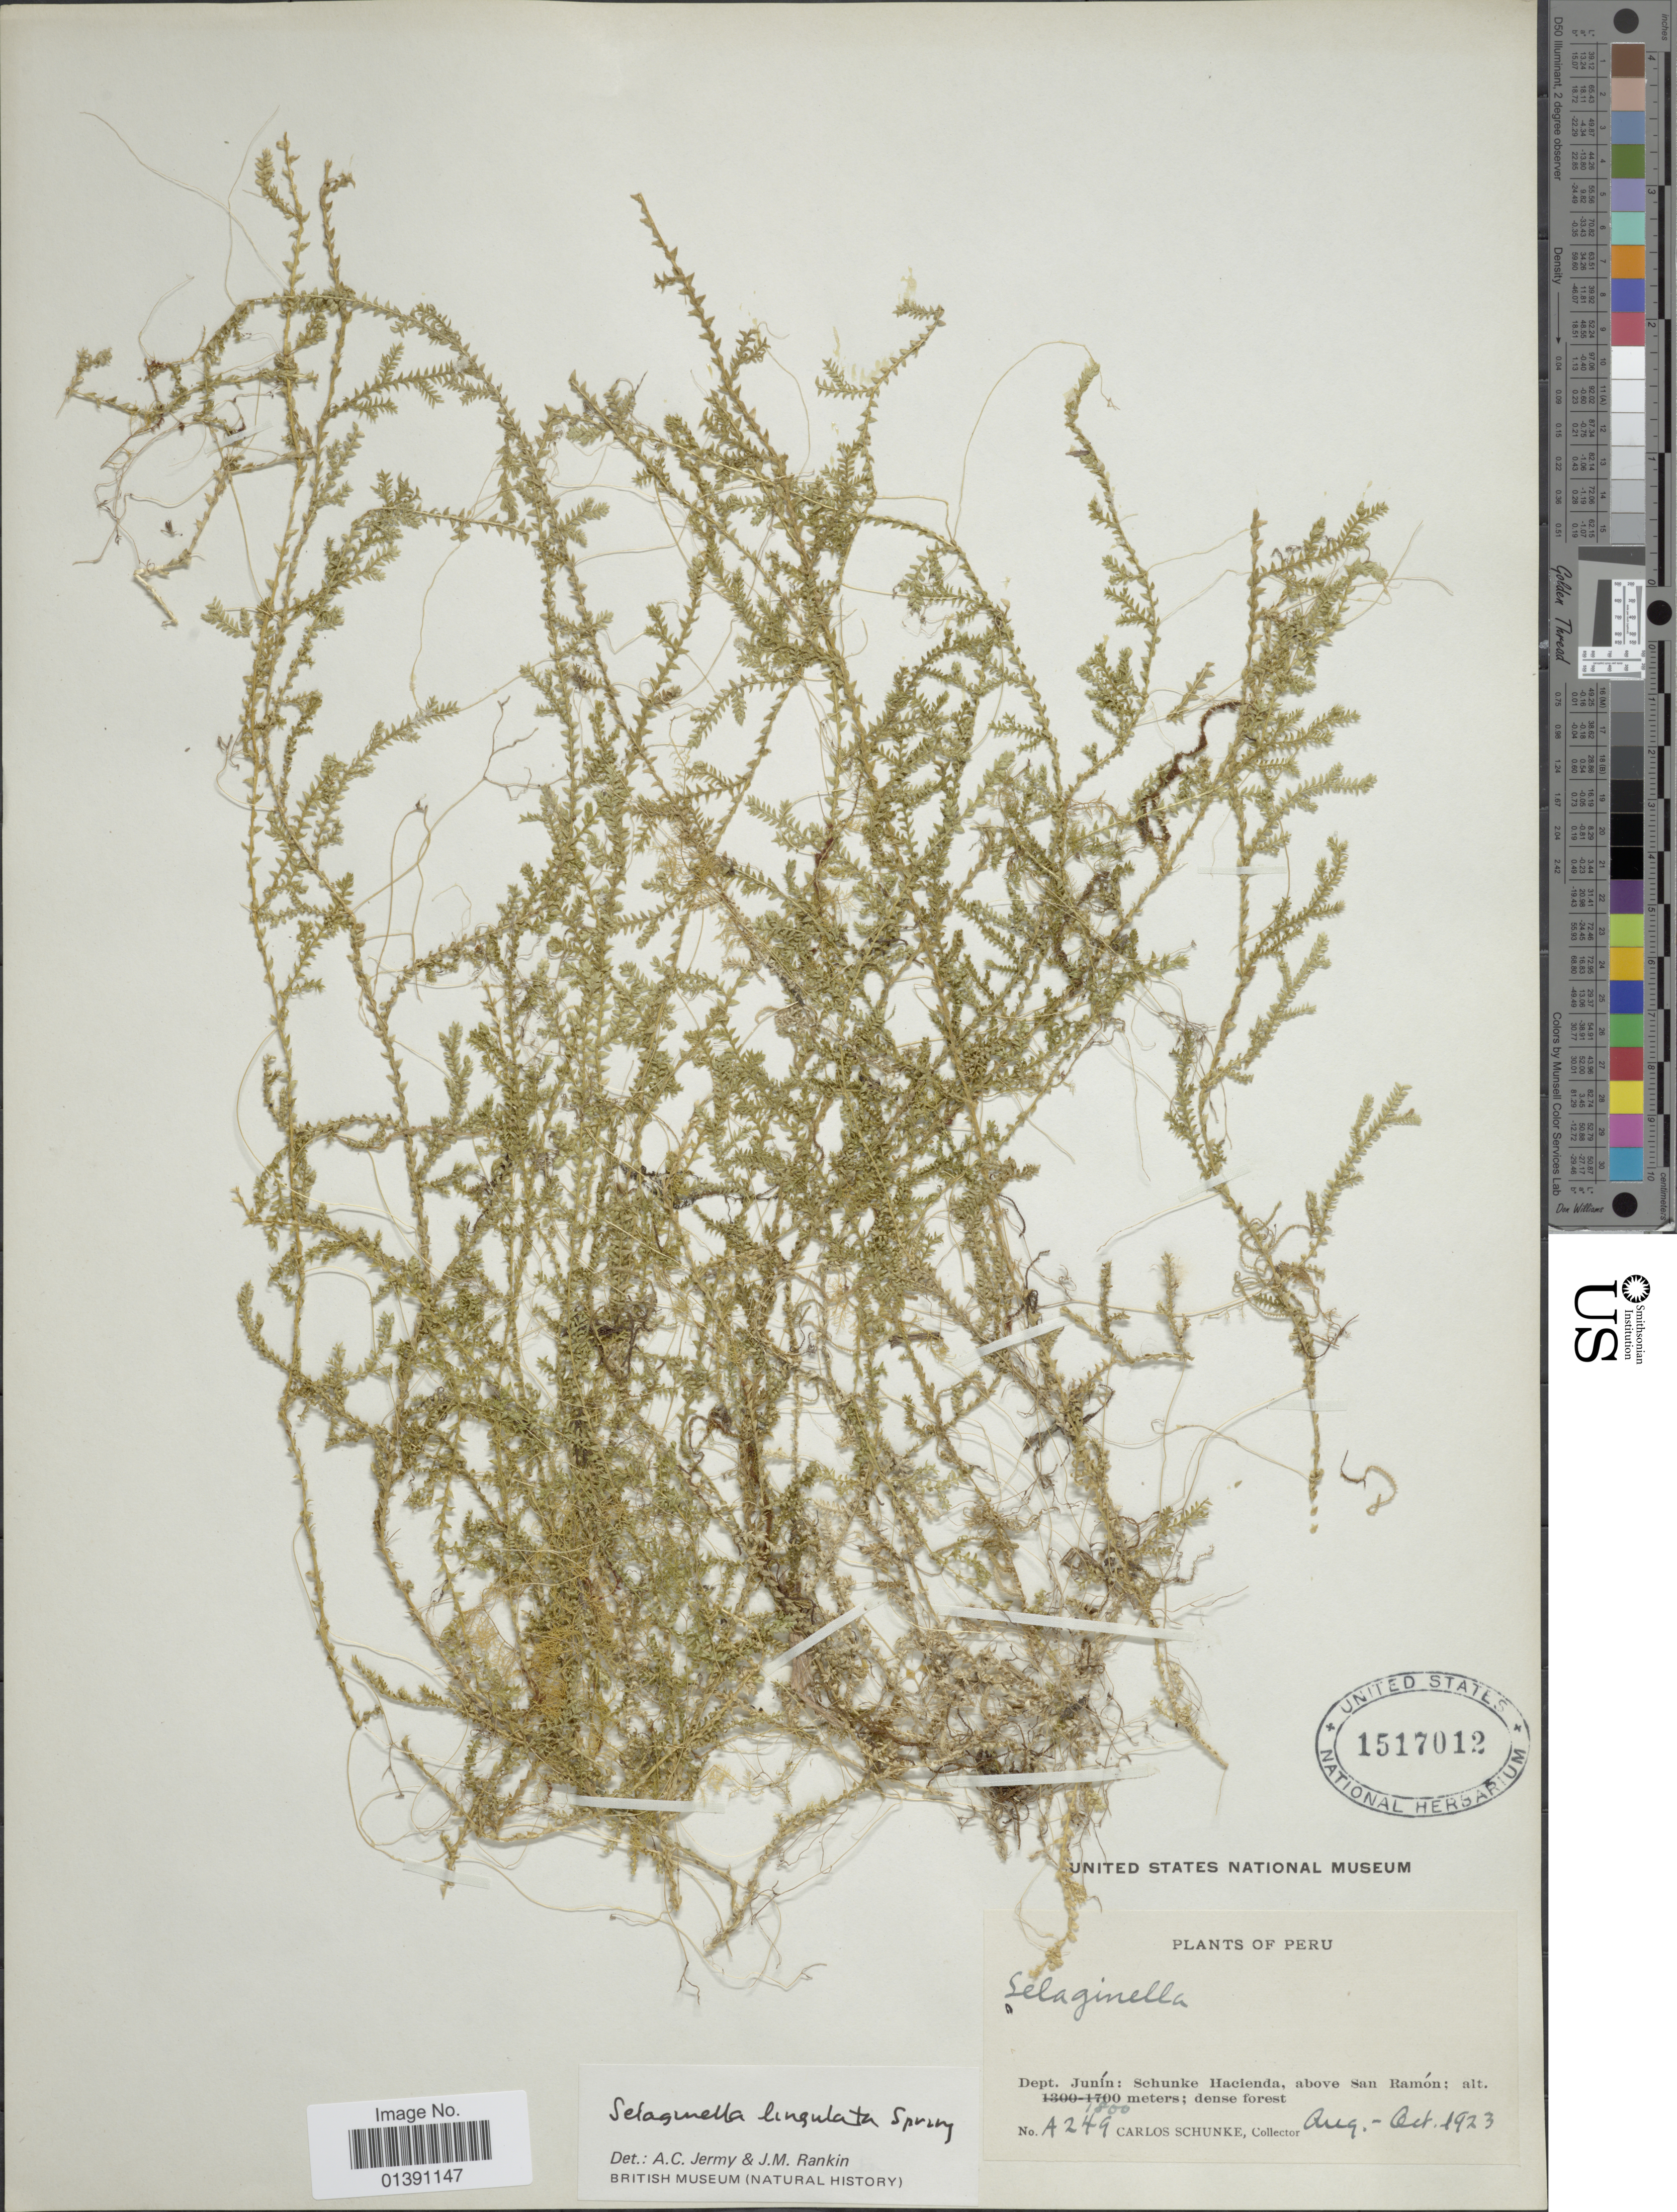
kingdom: Plantae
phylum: Tracheophyta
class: Lycopodiopsida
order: Selaginellales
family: Selaginellaceae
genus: Selaginella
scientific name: Selaginella lingulata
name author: Spring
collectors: C. Schunke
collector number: A 249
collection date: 1923-08/1923-10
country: Peru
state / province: Junín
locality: Schunke Hacienda, above San Ramón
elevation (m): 1800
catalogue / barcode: US 1517012